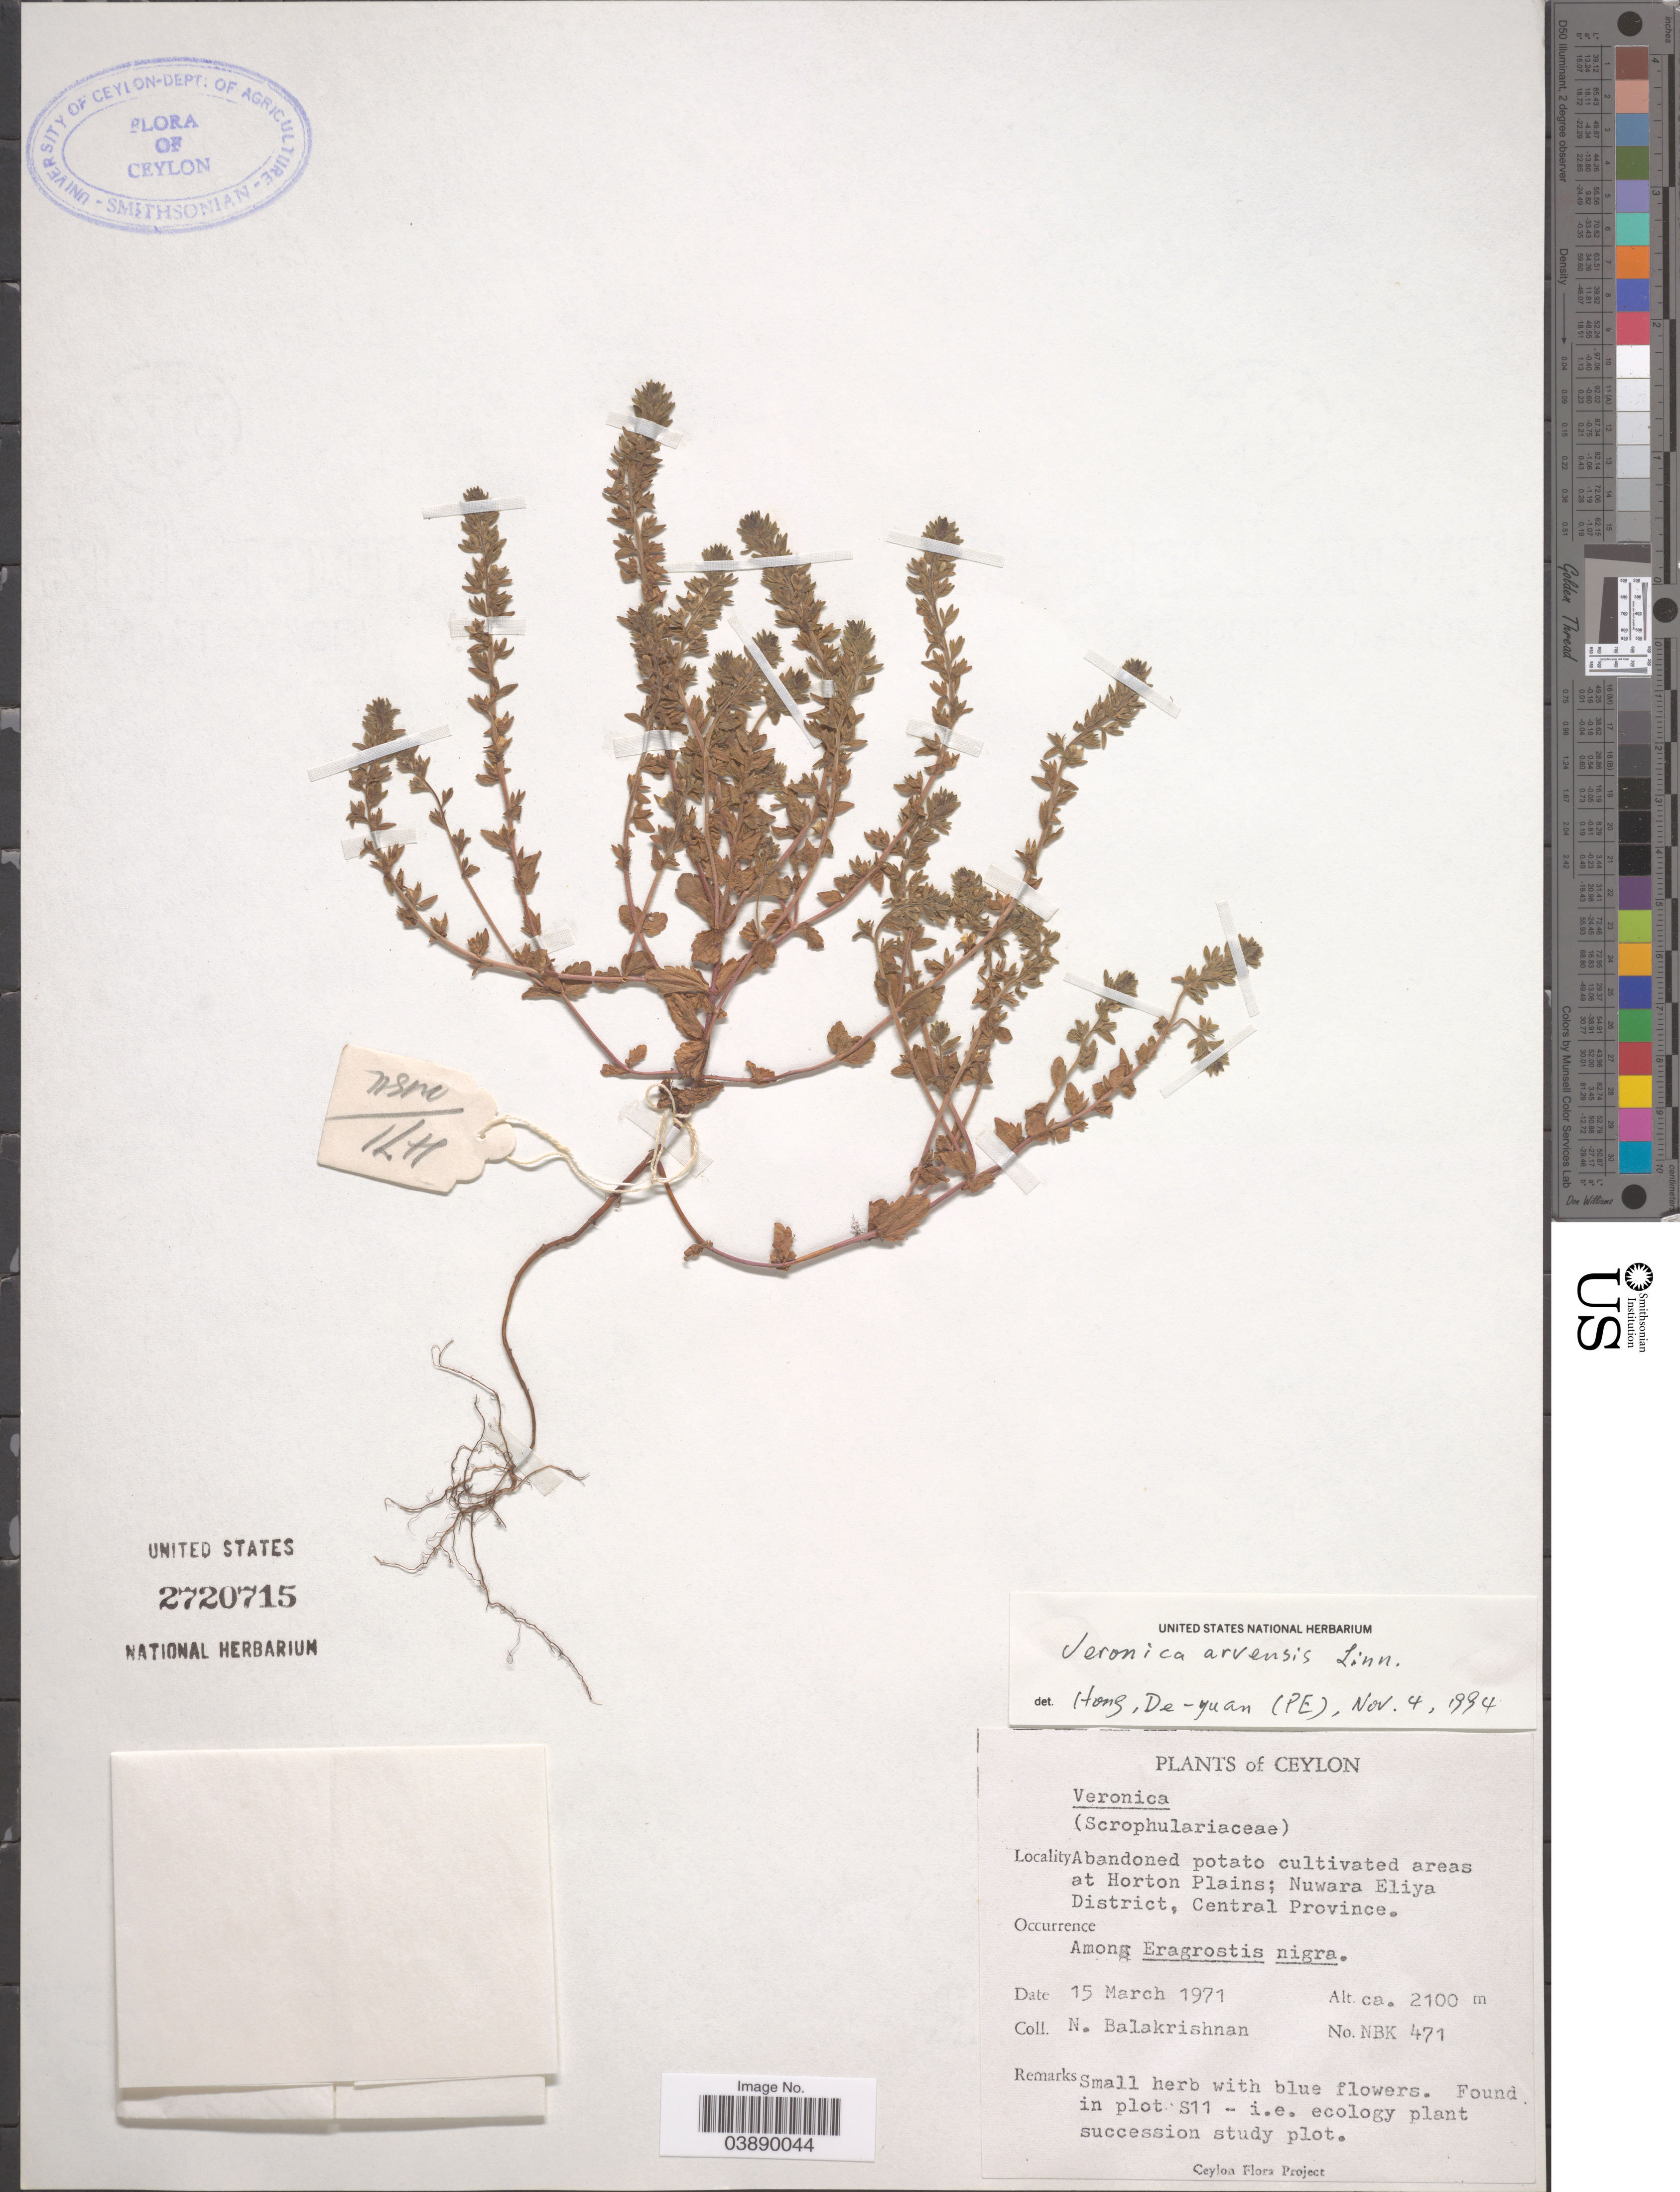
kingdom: Plantae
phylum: Tracheophyta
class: Magnoliopsida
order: Lamiales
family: Plantaginaceae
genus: Veronica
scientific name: Veronica arvensis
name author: L.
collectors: N. Balakrishnan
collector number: NBK471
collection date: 1971-03-15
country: Sri Lanka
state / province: Central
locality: Ceylon. Abandoned potato cultivated areas at Horton Plains; Nuwara Eliya District.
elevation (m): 2100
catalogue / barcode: US 2720715